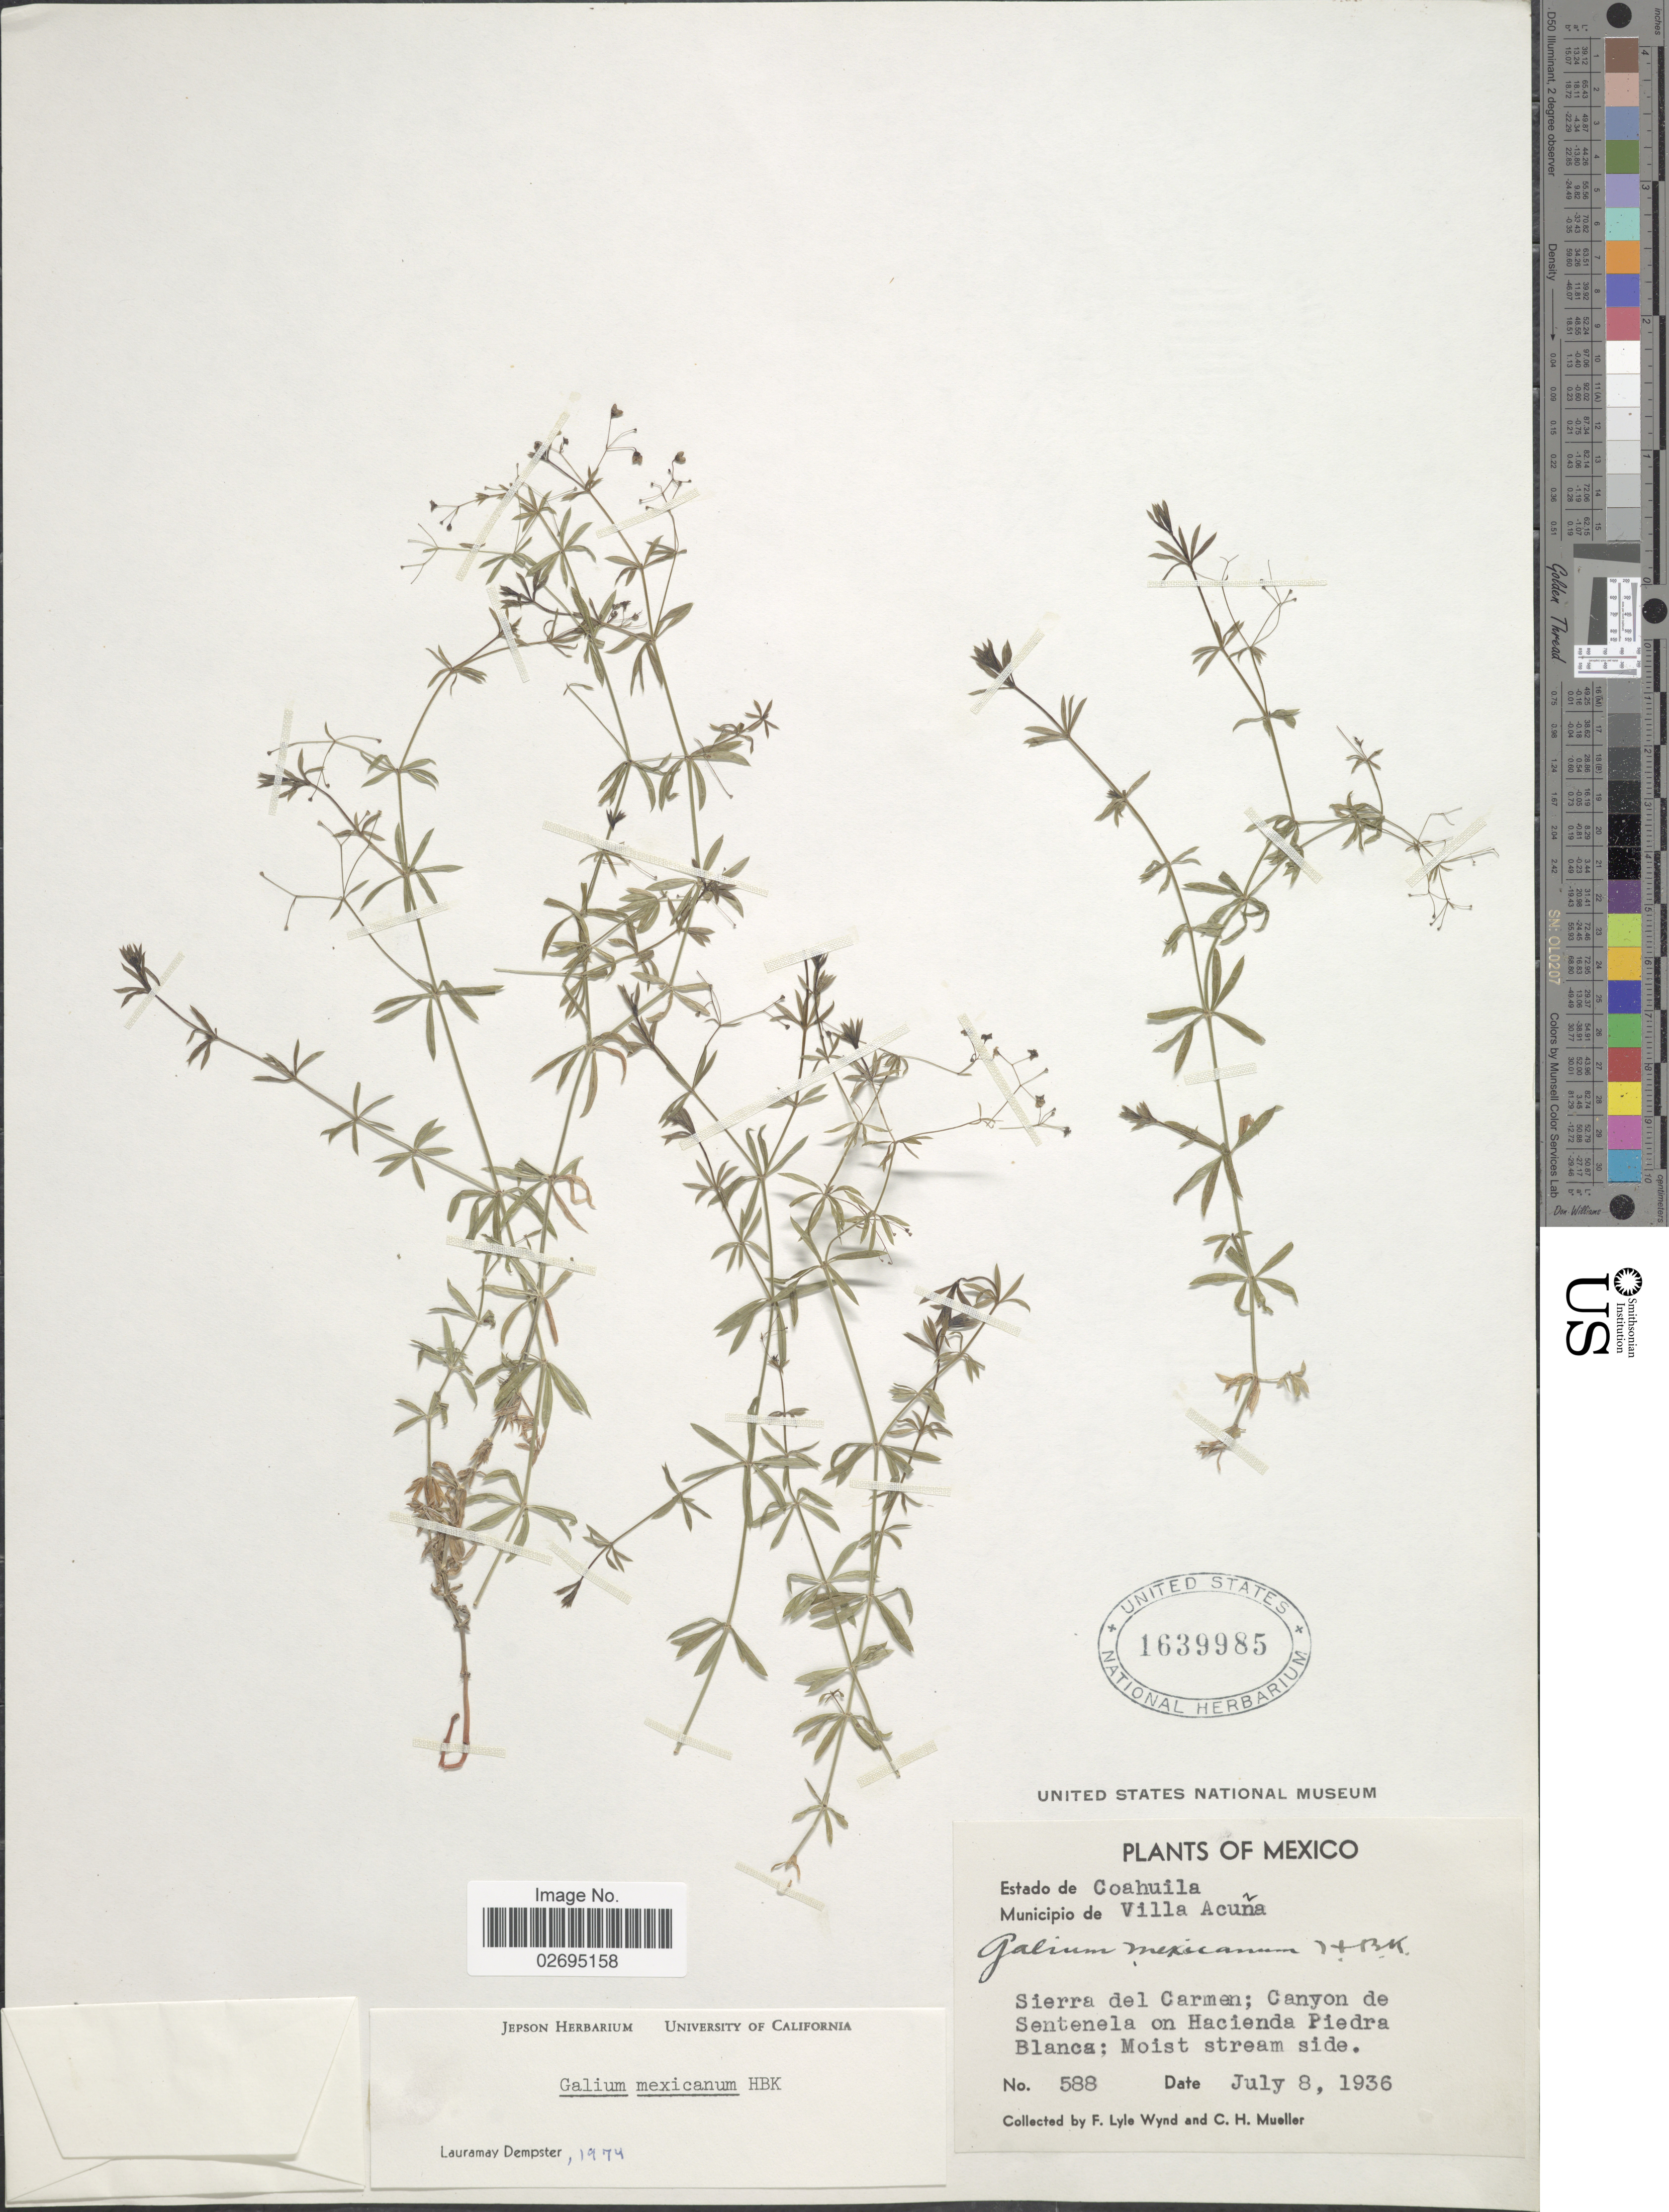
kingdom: Plantae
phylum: Tracheophyta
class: Magnoliopsida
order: Gentianales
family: Rubiaceae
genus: Galium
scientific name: Galium mexicanum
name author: Kunth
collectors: F. L. Wynd & C. H. Mueller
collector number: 588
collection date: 1936-07-08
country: Mexico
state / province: Coahuila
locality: Municipio de Villa Acuña. Sierra del Carmen; Canyon de Sentenela on Hacienda Piedra Blanca.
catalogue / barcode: US 1639985